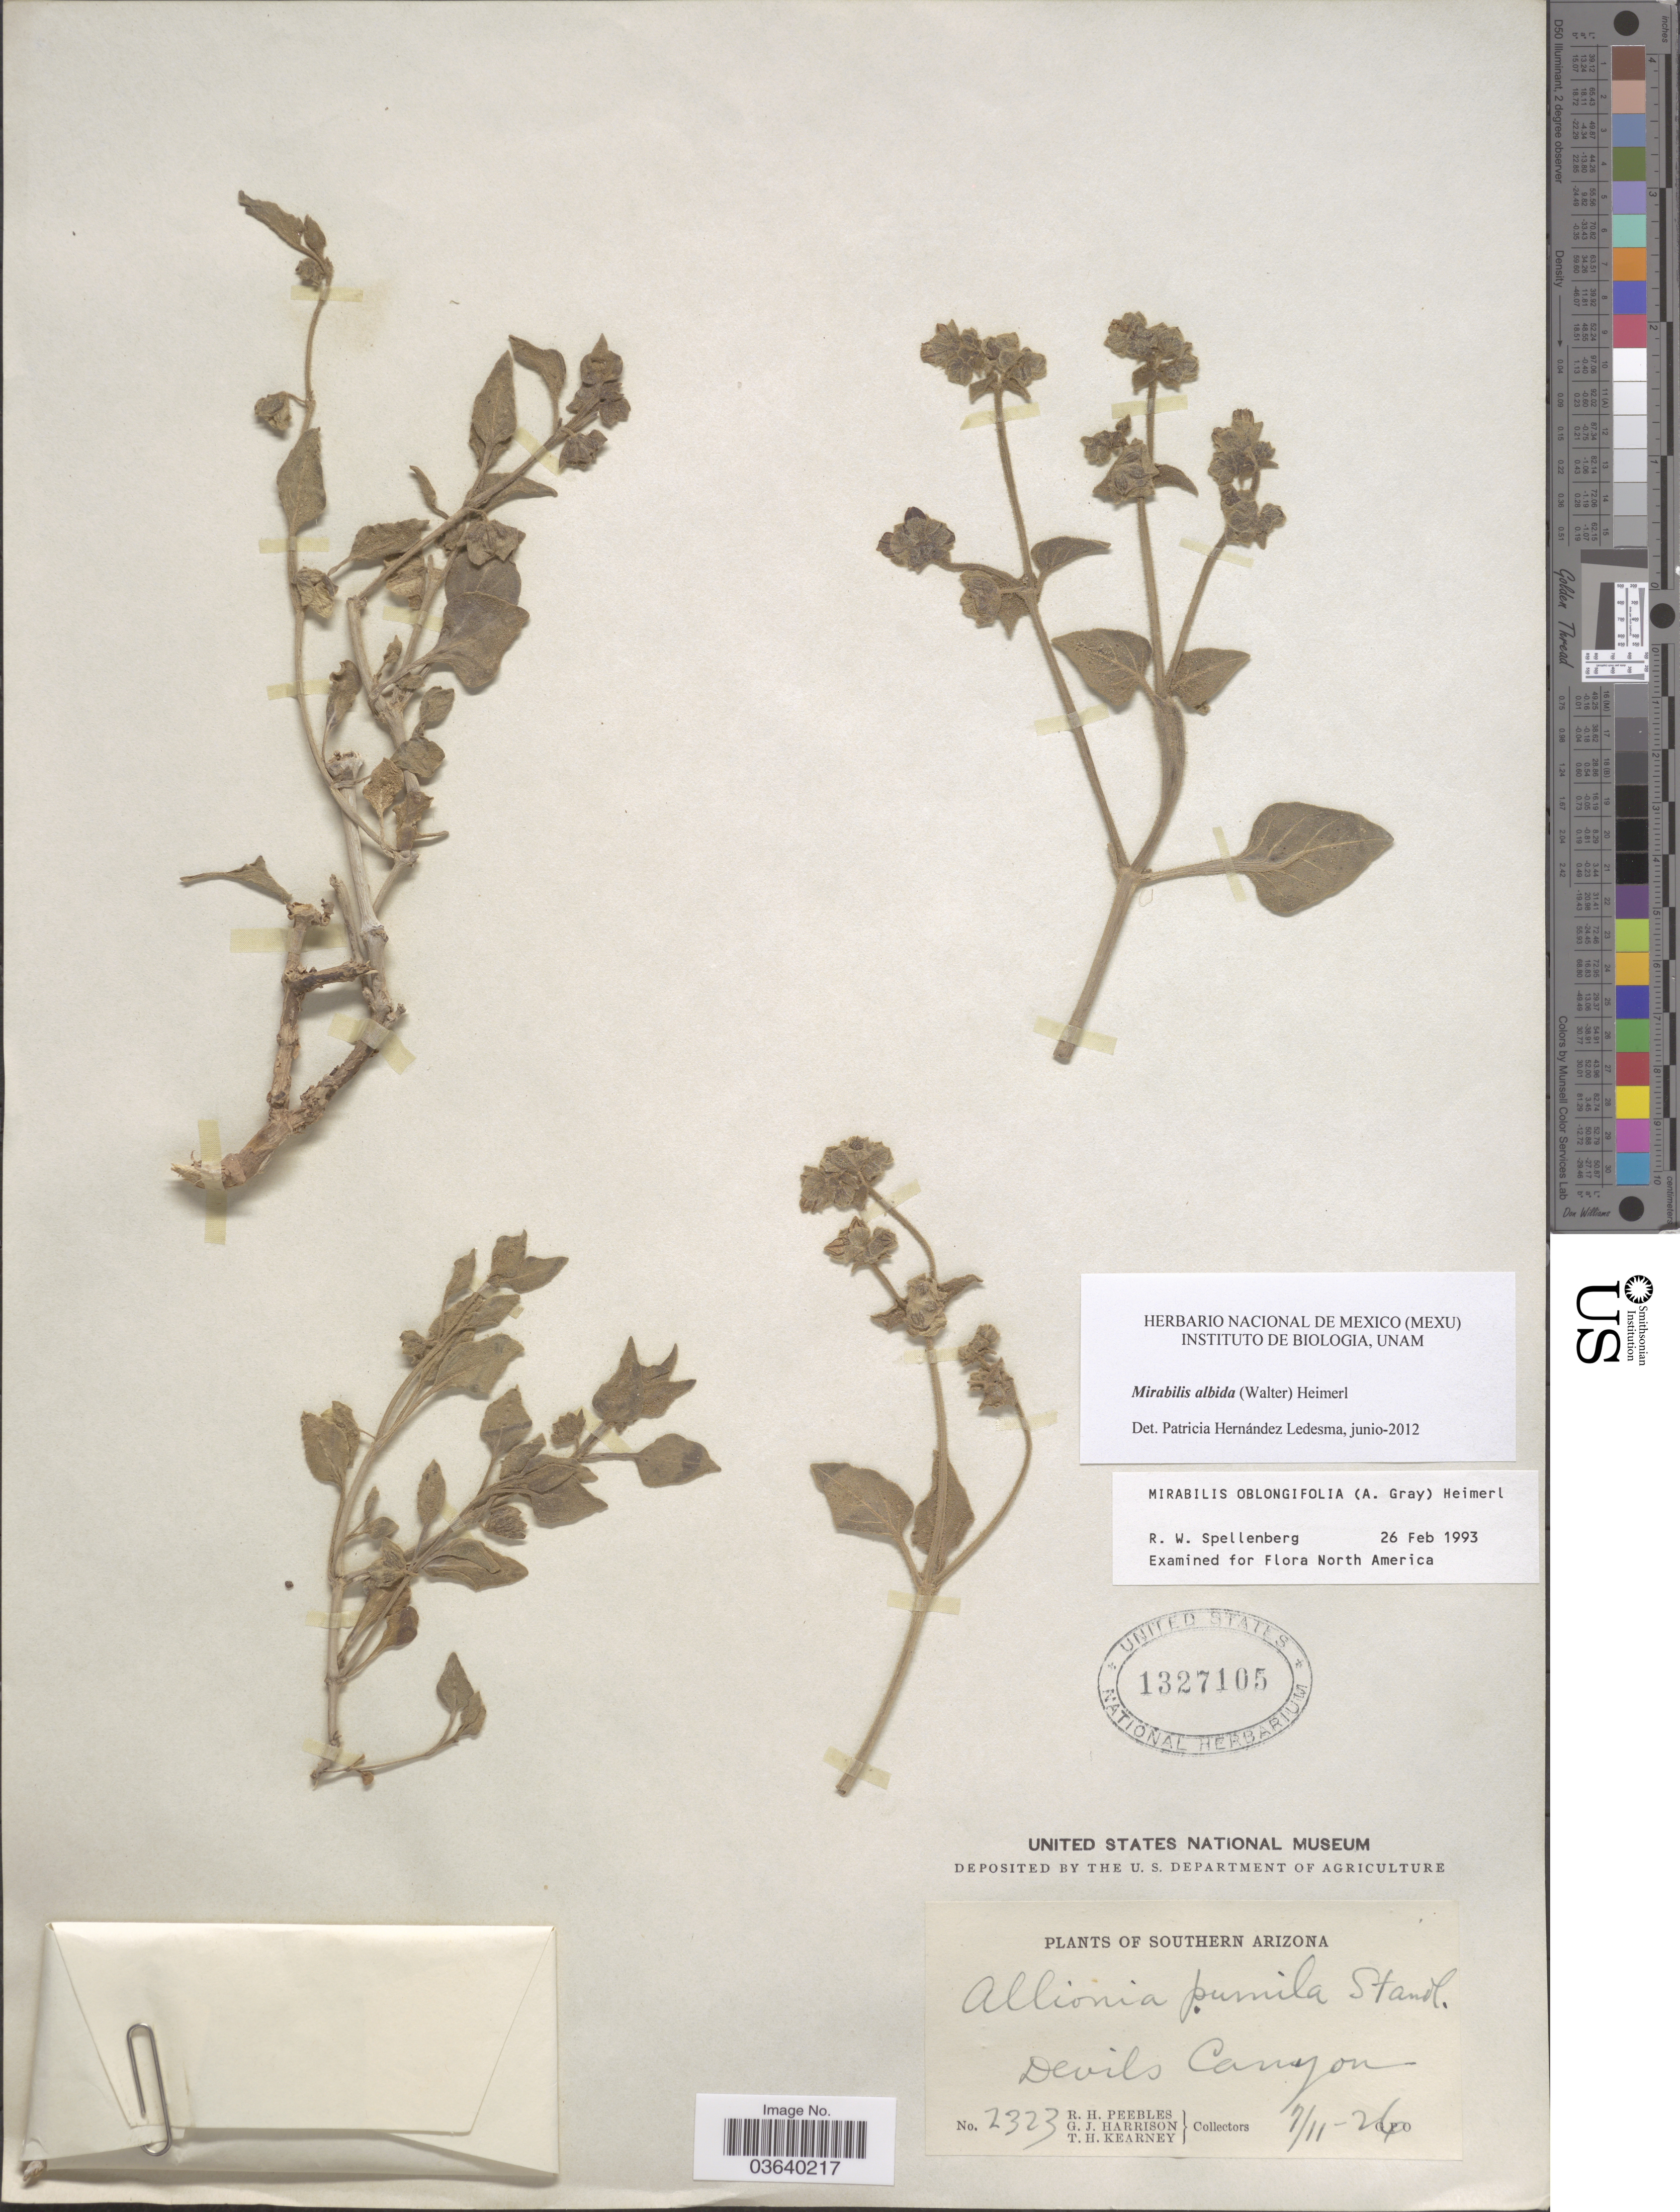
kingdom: Plantae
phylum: Tracheophyta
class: Magnoliopsida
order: Caryophyllales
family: Nyctaginaceae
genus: Mirabilis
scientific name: Mirabilis albida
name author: (Walter) Heimerl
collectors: R. H. Peebles, G. J. Harrison & T. H. Kearney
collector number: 2323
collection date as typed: Transcribed d/m/y: 11/7/26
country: United States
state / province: Arizona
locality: Southern Arizona, Devils Canyon.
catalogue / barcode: US 1327105